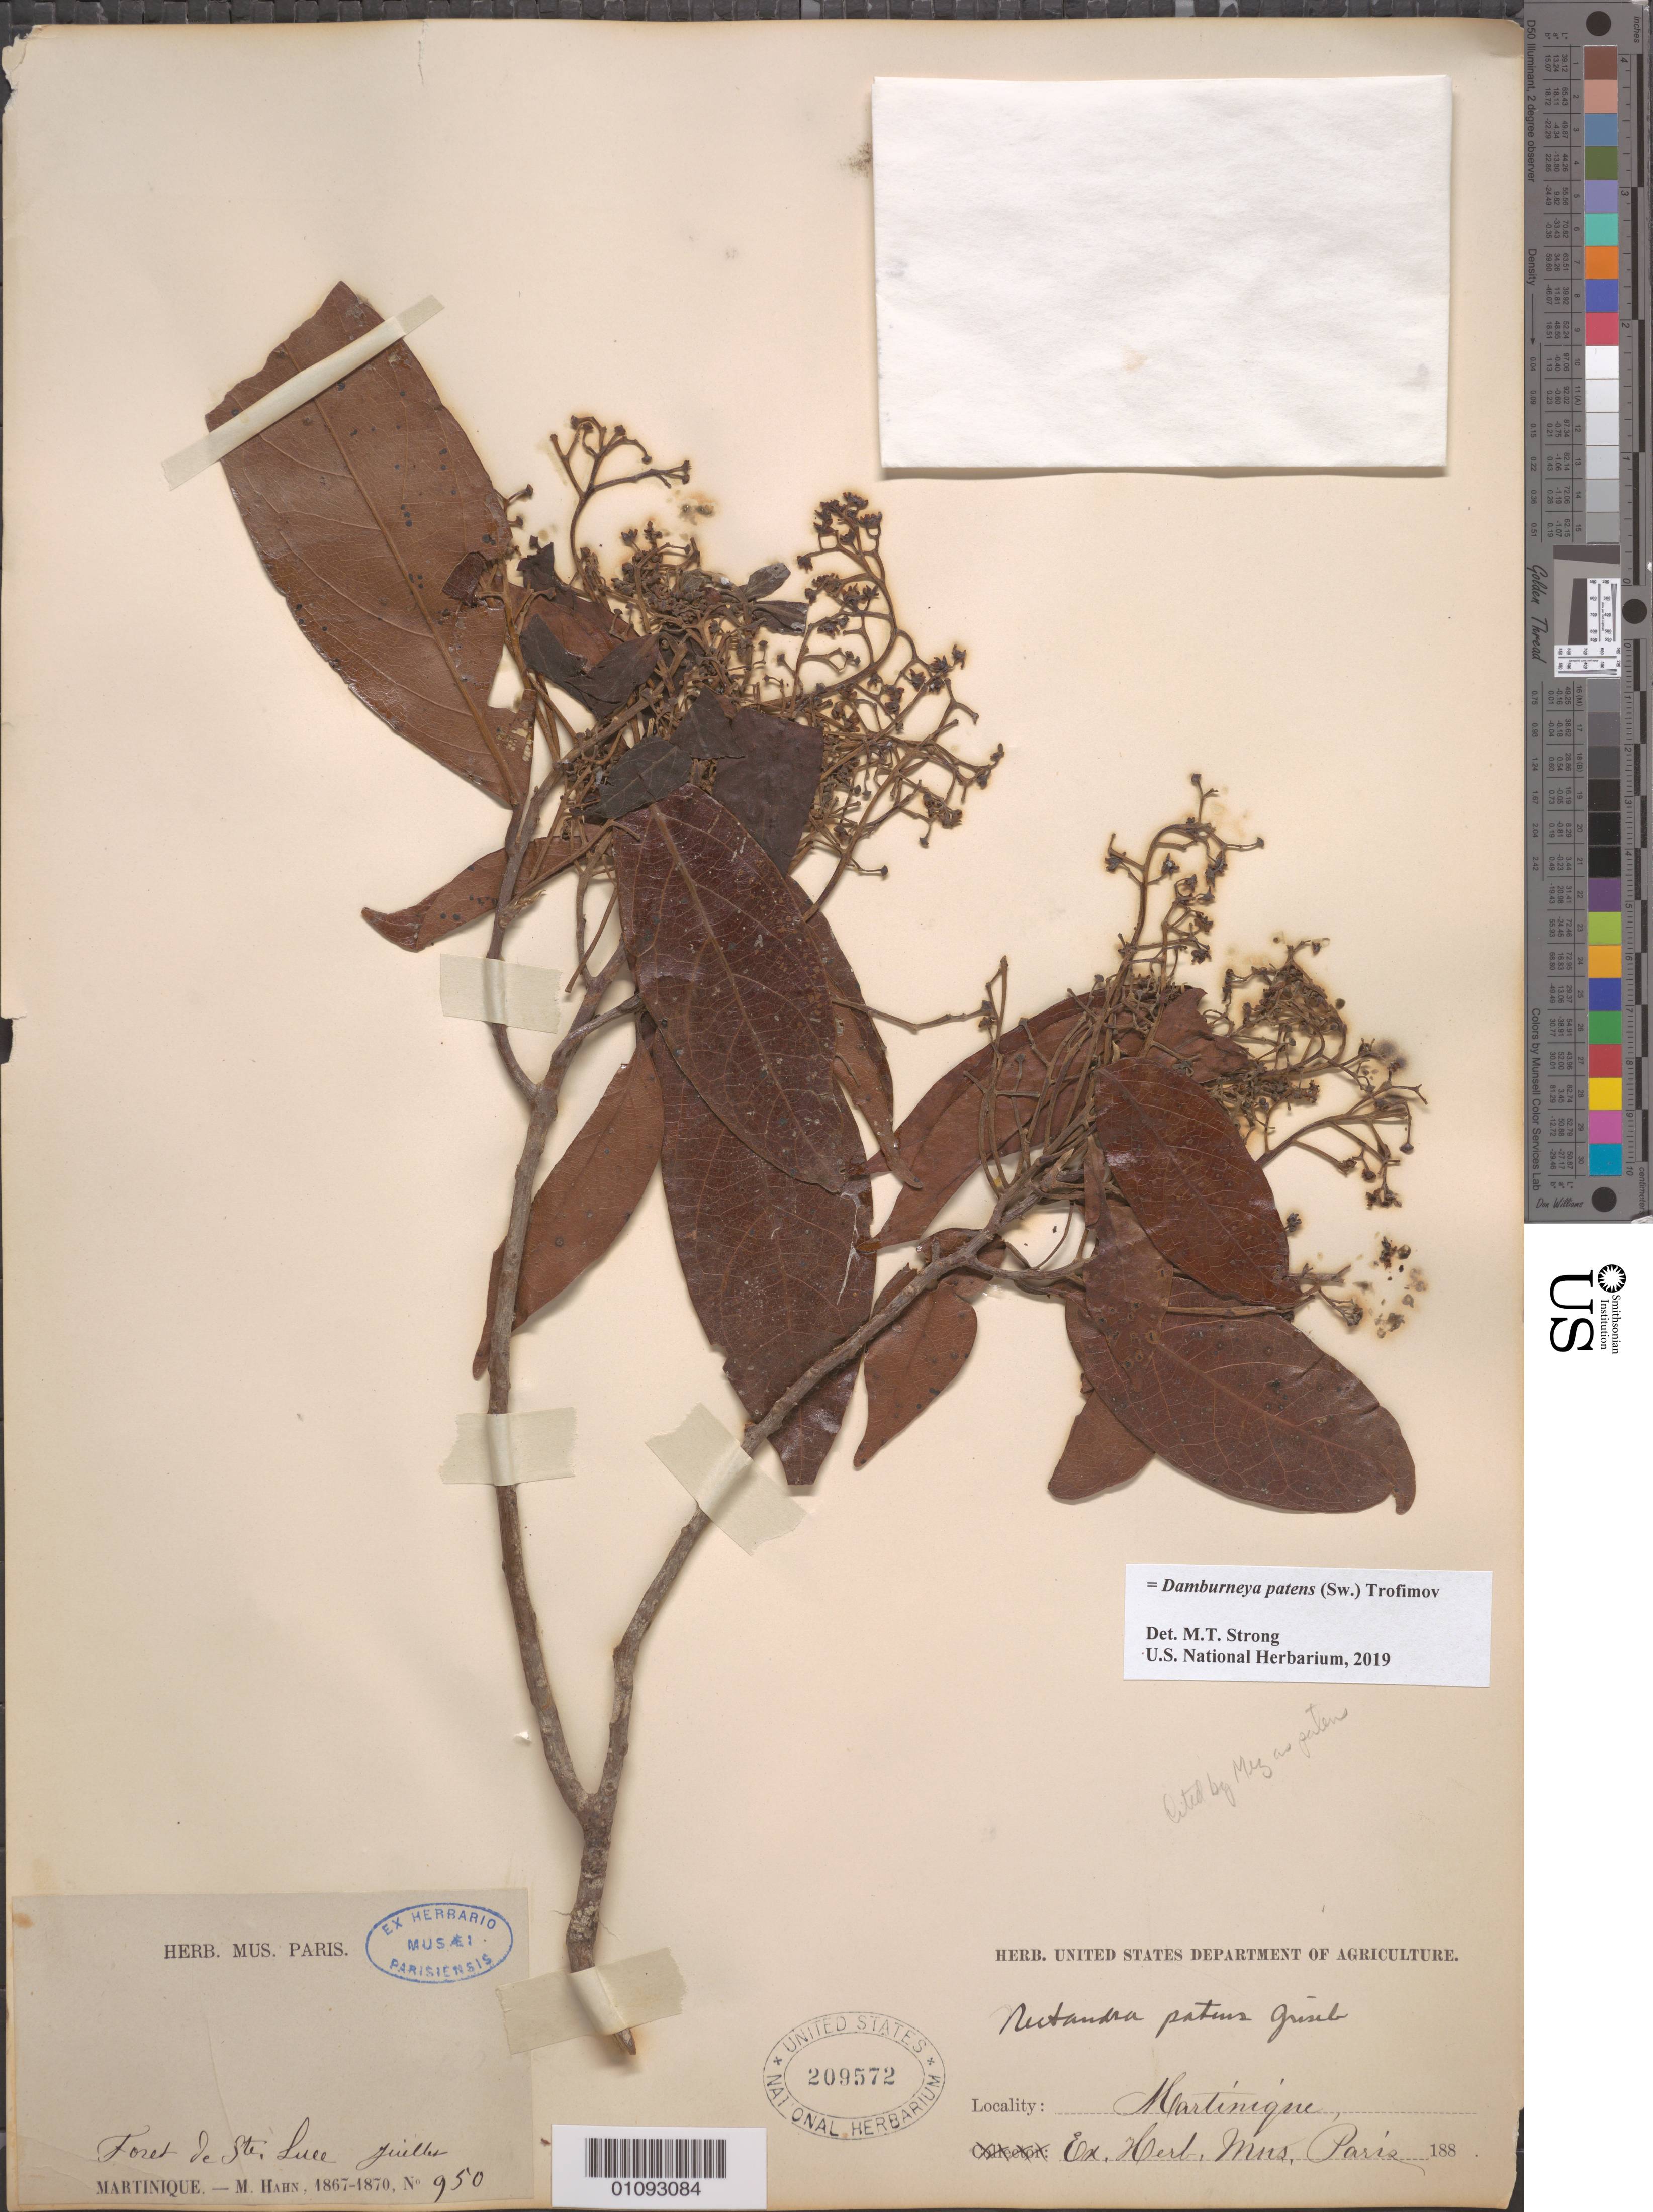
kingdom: Plantae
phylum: Tracheophyta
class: Magnoliopsida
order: Laurales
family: Lauraceae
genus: Damburneya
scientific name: Damburneya patens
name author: (Sw.) Trofimov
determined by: Strong, M. T., (US), Smithsonian Institution - National Museum of Natural History (UNITED STATES)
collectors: M. Hahn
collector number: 950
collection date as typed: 1867 to -- --- 1870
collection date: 1867/1870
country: Martinique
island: Martinique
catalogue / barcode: US 209572